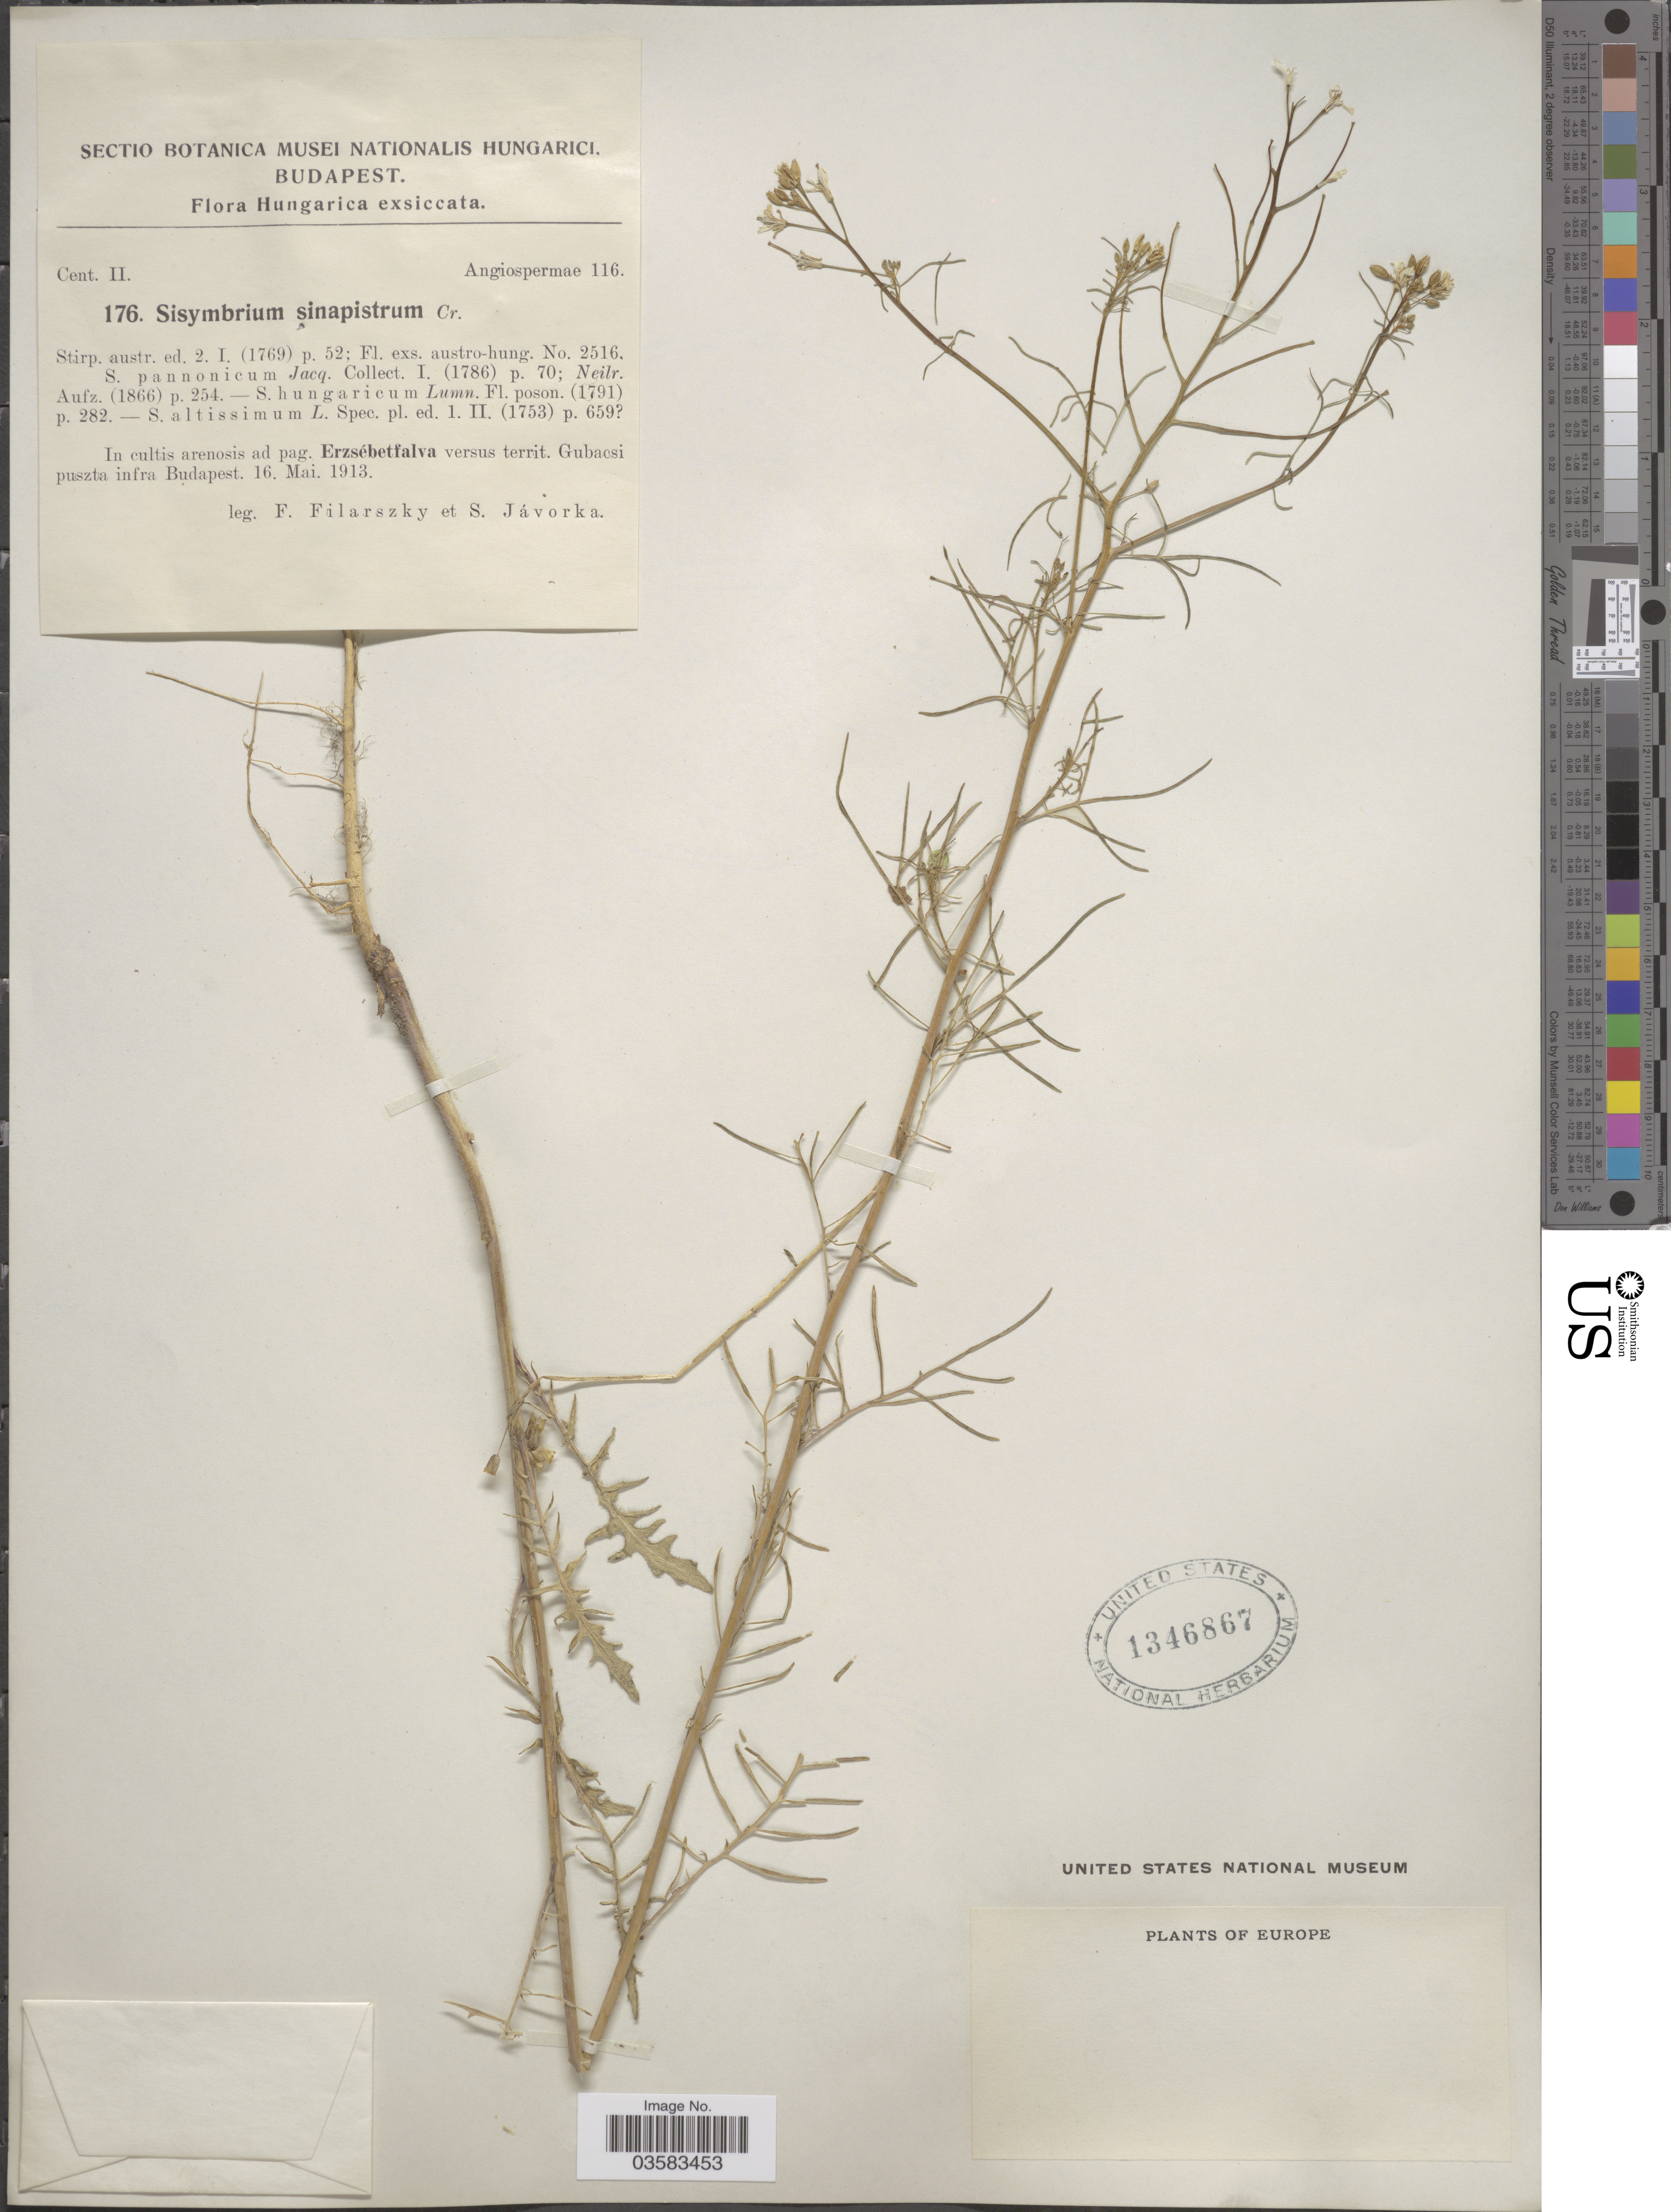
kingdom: Plantae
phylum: Tracheophyta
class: Magnoliopsida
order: Brassicales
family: Brassicaceae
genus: Sisymbrium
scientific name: Sisymbrium sinapistrum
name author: Crantz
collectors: F. Filarszky & S. Javorka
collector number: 176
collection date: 1913-05-16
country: Hungary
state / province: Budapest, Capital District of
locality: In cultis arenosis ad pag. Erzsébetfalva versus territ. Gubacsi puszta infra Budapest.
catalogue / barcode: US 1346867